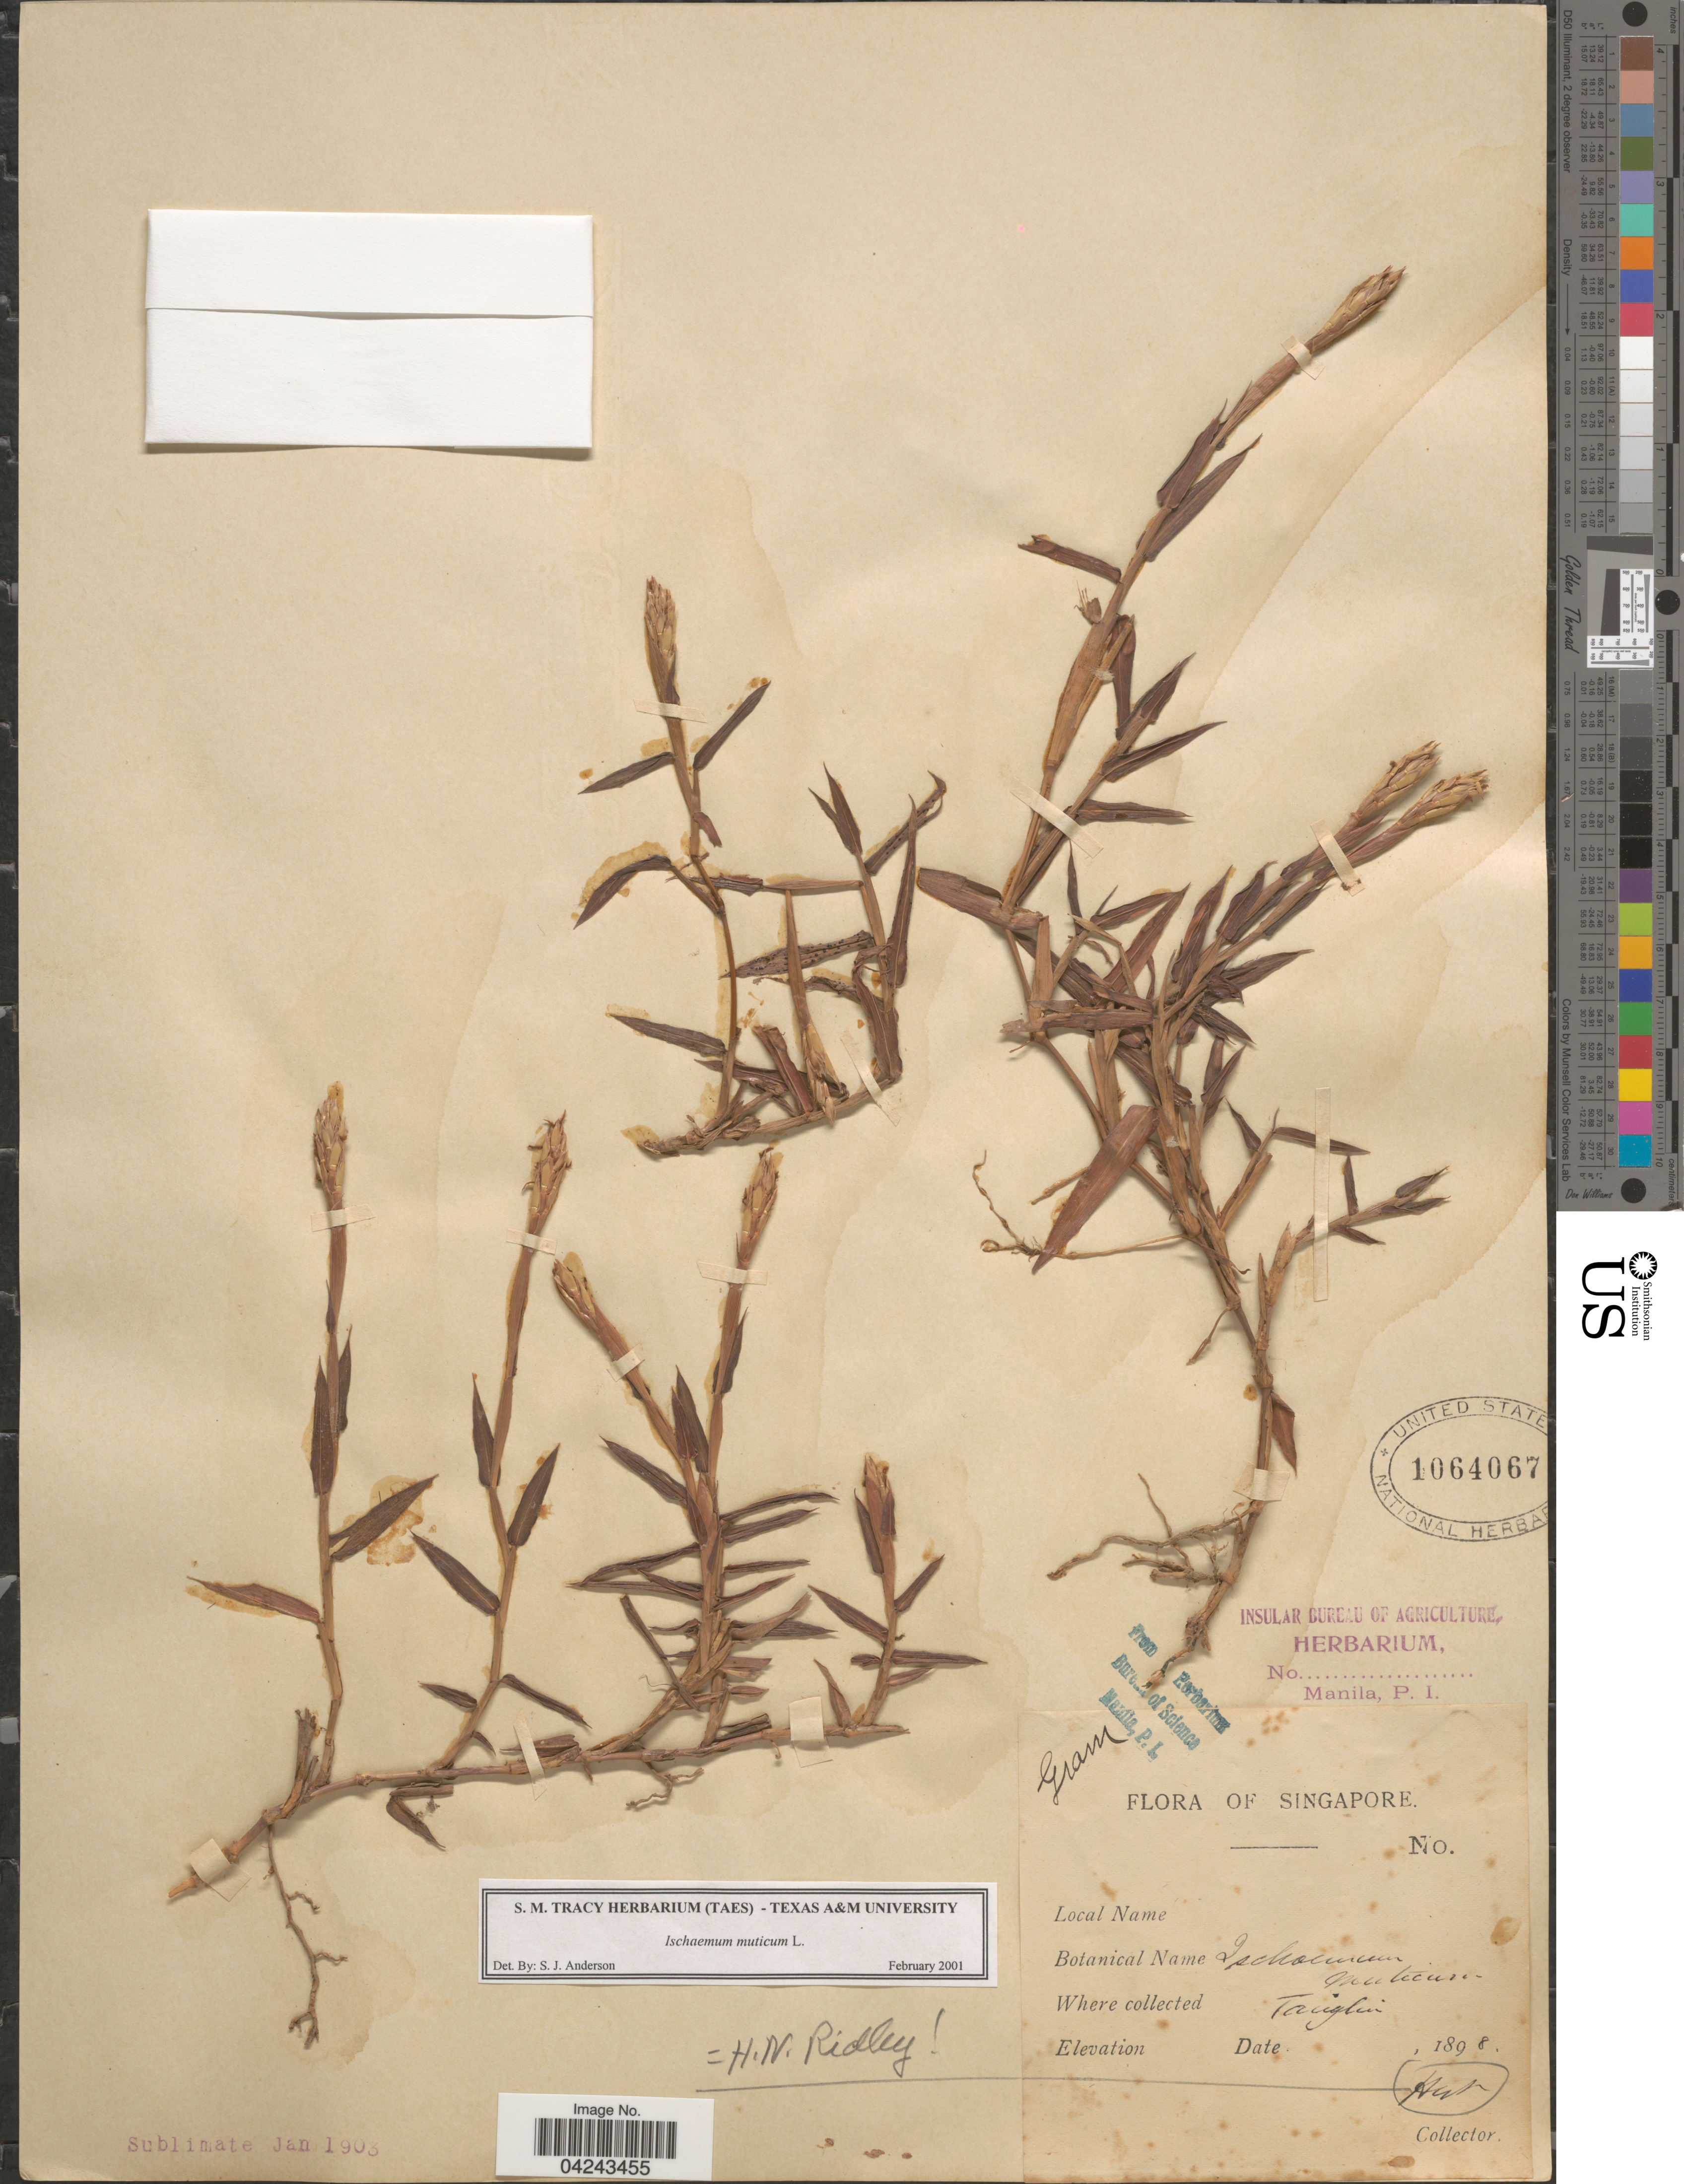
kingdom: Plantae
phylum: Tracheophyta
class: Liliopsida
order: Poales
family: Poaceae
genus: Ischaemum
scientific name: Ischaemum muticum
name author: L.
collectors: H. N. Ridley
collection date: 1898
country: Singapore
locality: Tanglin.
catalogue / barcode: US 1064067